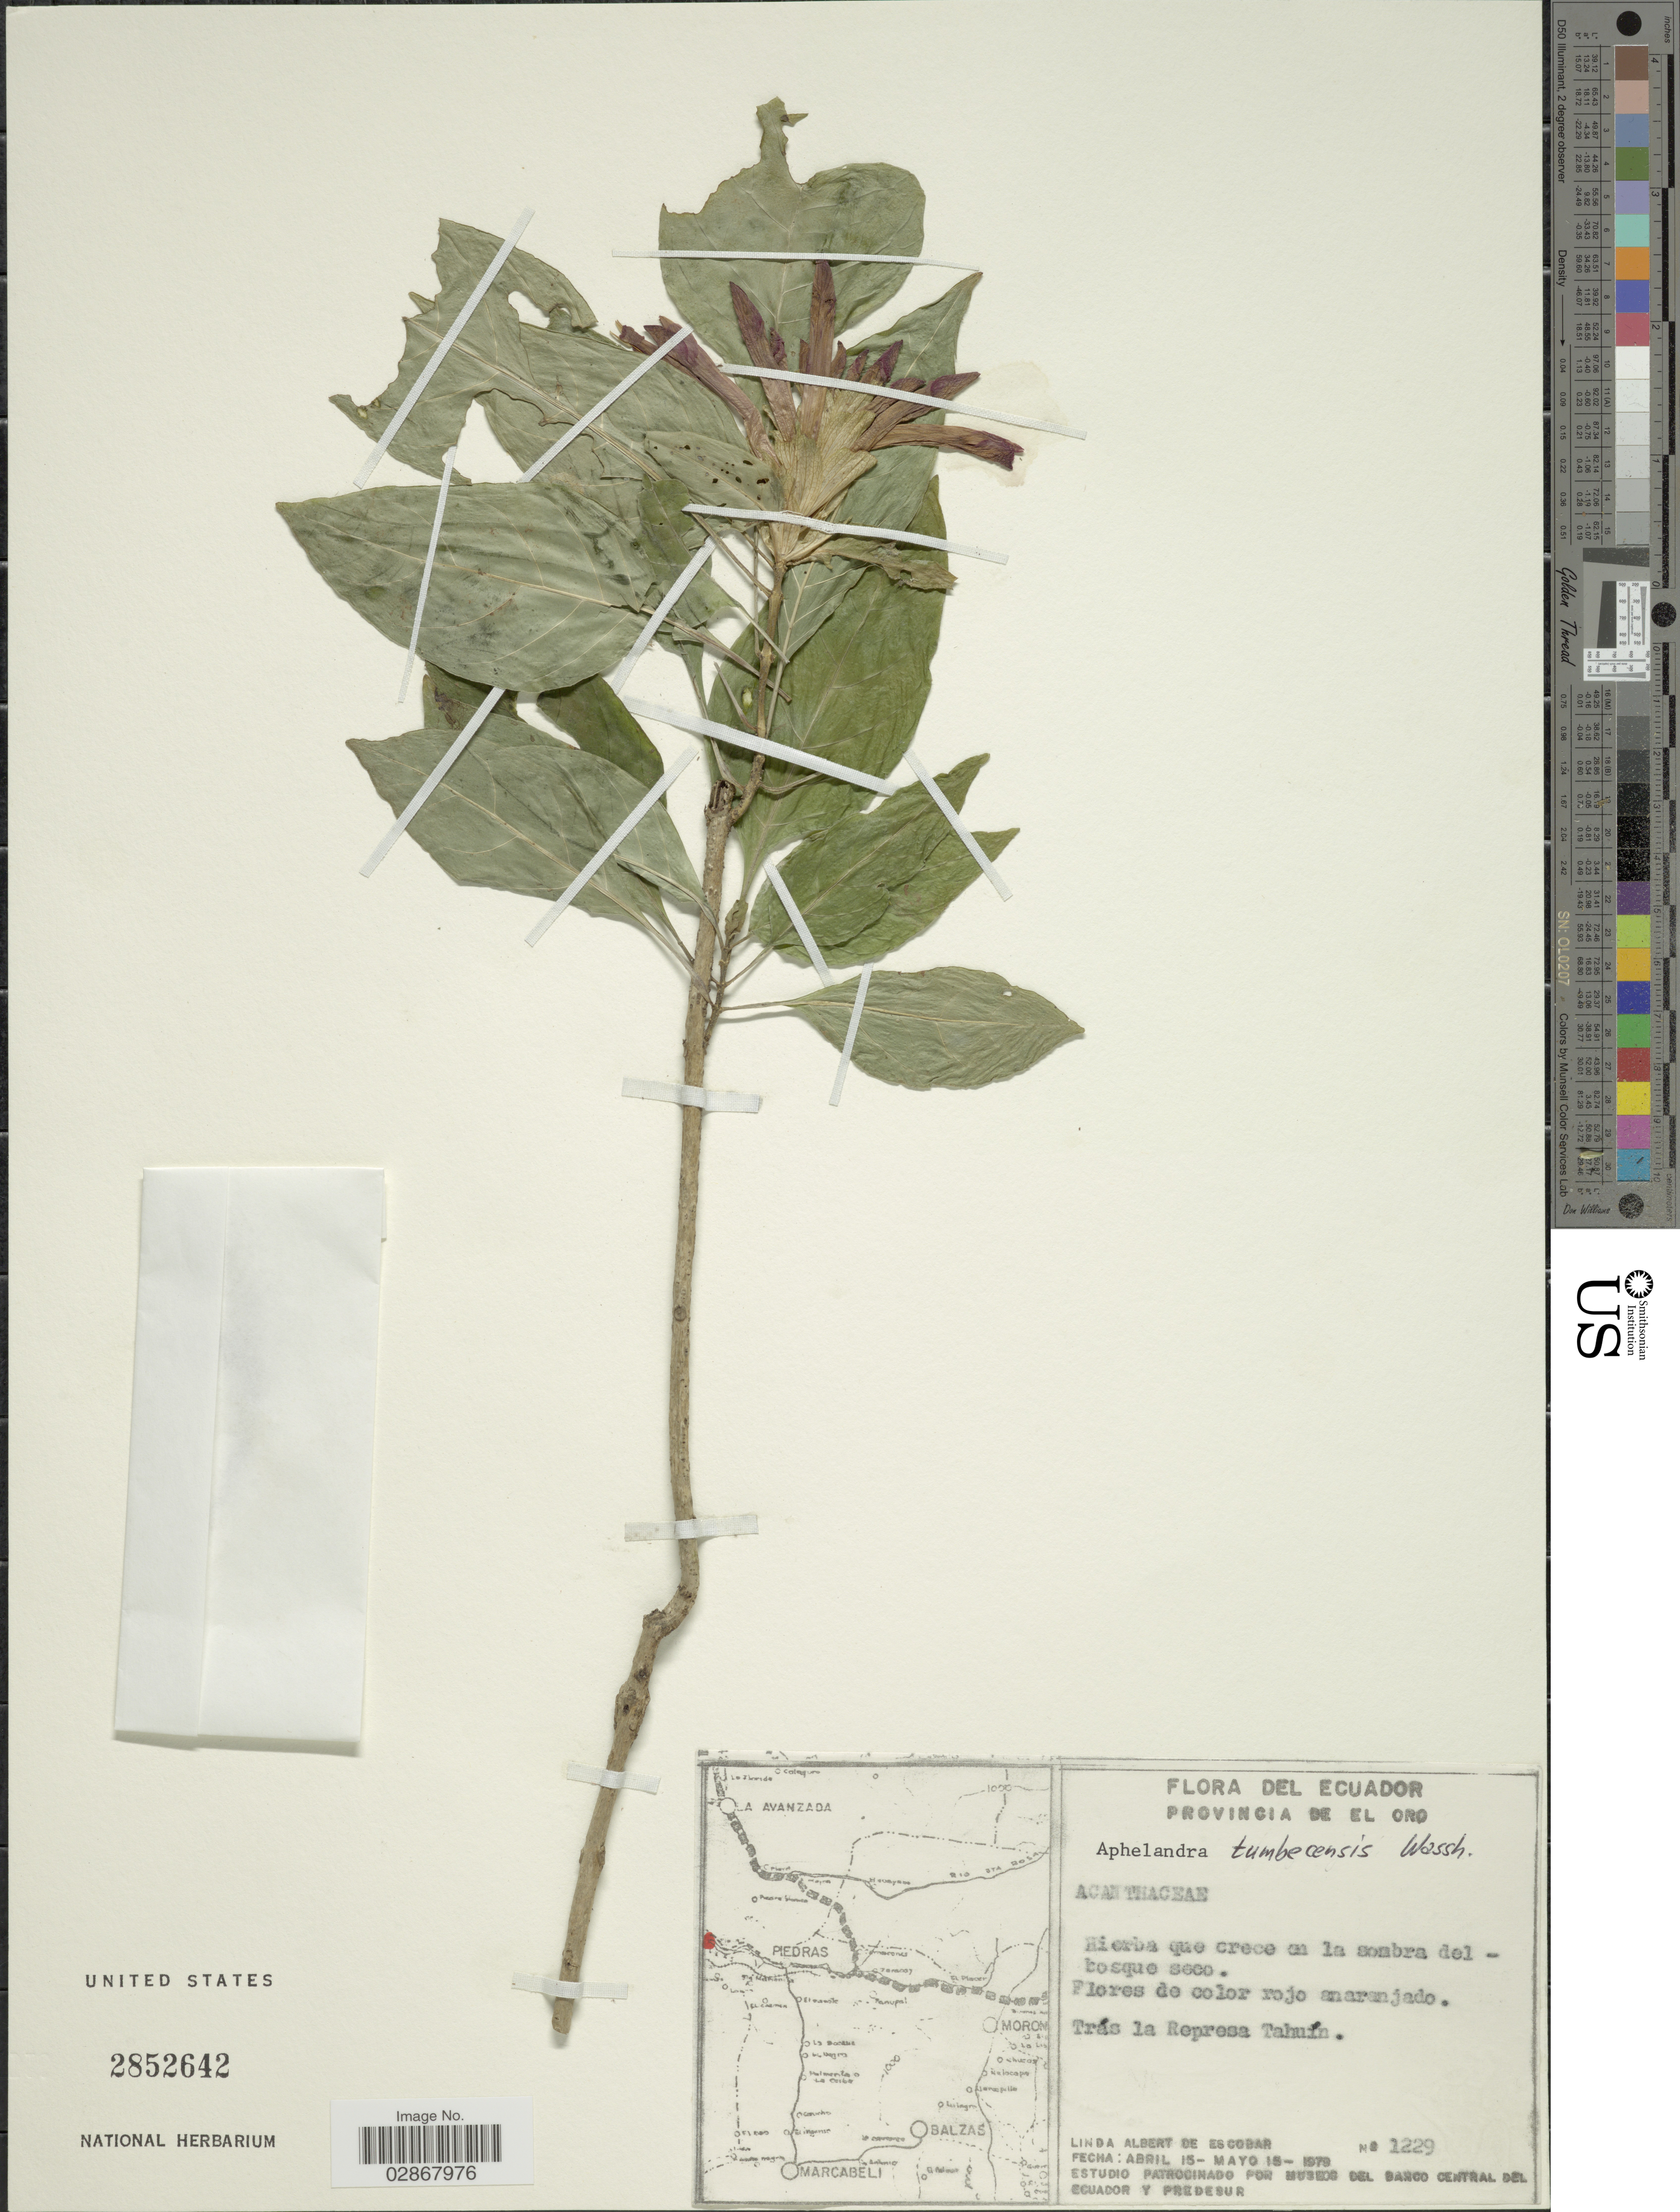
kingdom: Plantae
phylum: Tracheophyta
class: Magnoliopsida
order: Lamiales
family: Acanthaceae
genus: Aphelandra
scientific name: Aphelandra tumbecensis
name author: Wassh.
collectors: L. K. de Escobar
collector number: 1229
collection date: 1979-04-13/1979-05-15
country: Ecuador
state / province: El Oro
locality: Trás la Represa Tahuín.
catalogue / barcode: US 2852642